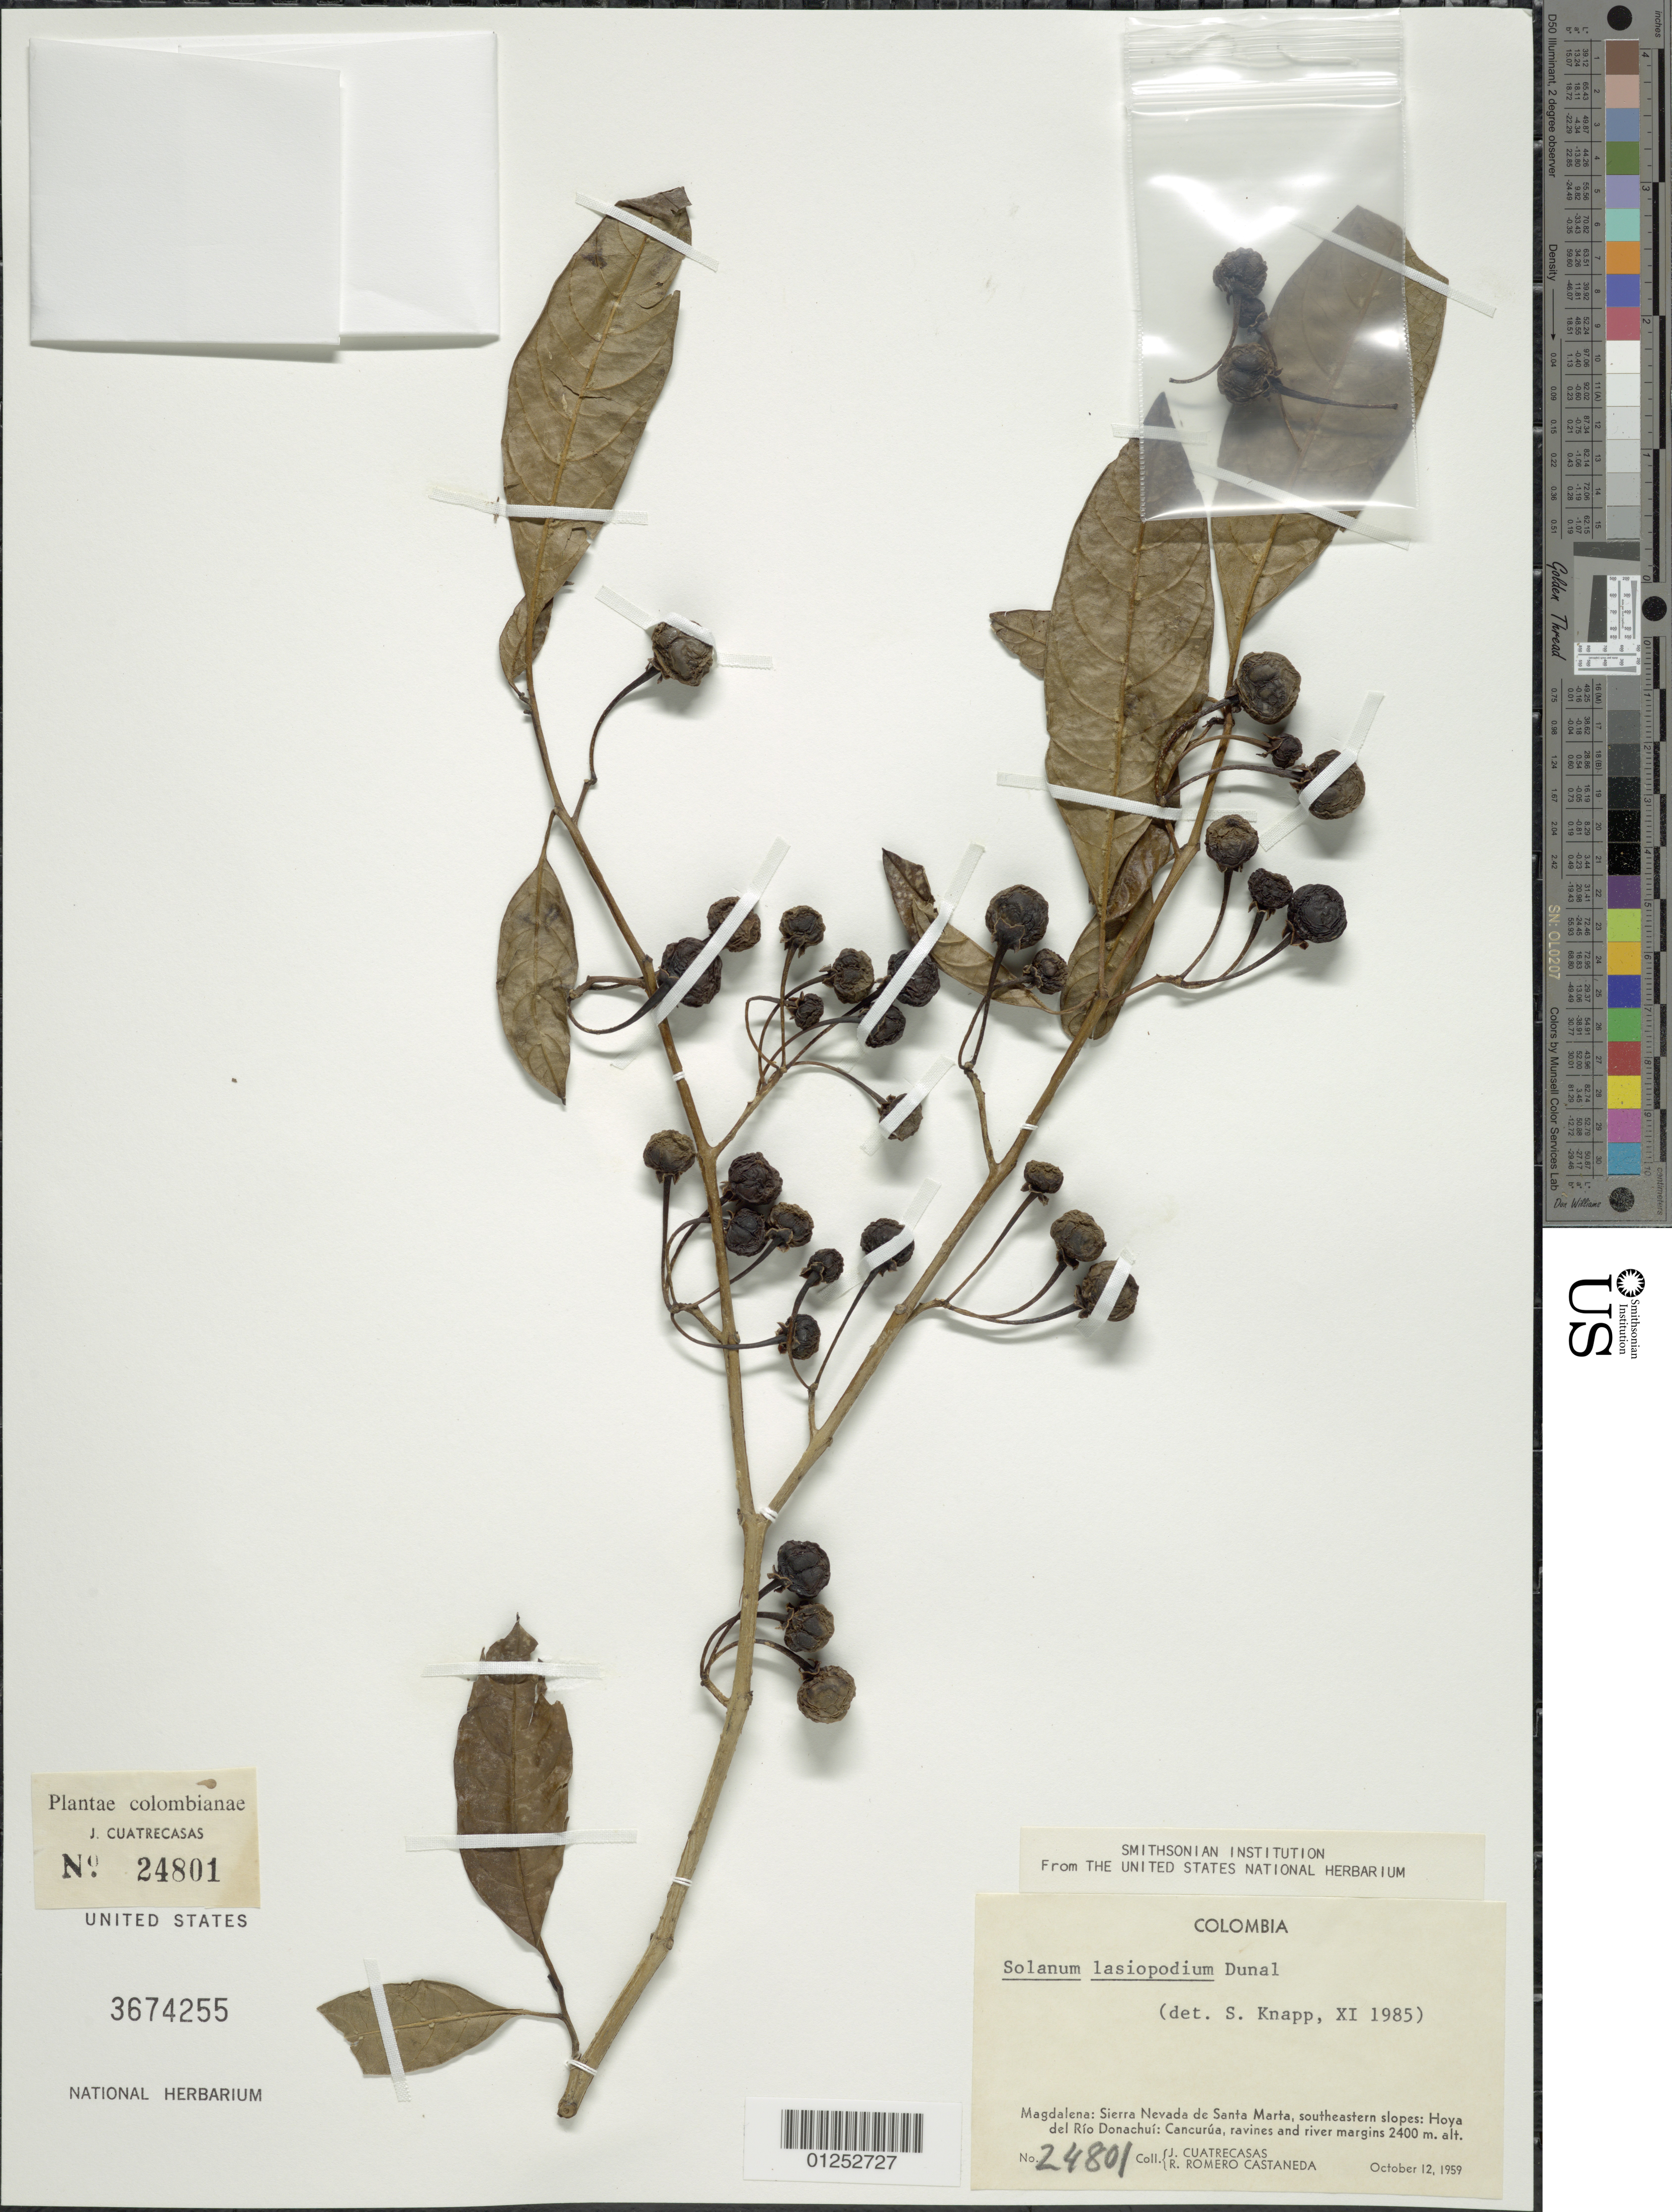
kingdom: Plantae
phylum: Tracheophyta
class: Magnoliopsida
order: Solanales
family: Solanaceae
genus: Solanum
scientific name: Solanum lasiopodium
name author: Dunst. in DC.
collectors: J. Cuatrecasas & R. Romero Castañeda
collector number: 24801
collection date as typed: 12 Oct 1959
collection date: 1959-10-12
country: Colombia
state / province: Magdalena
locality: Sierra de Santa Marta, SE slopes, Hoya del Rio Donachui, Cancurua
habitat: ravines and river margins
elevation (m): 2400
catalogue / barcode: US 3674255